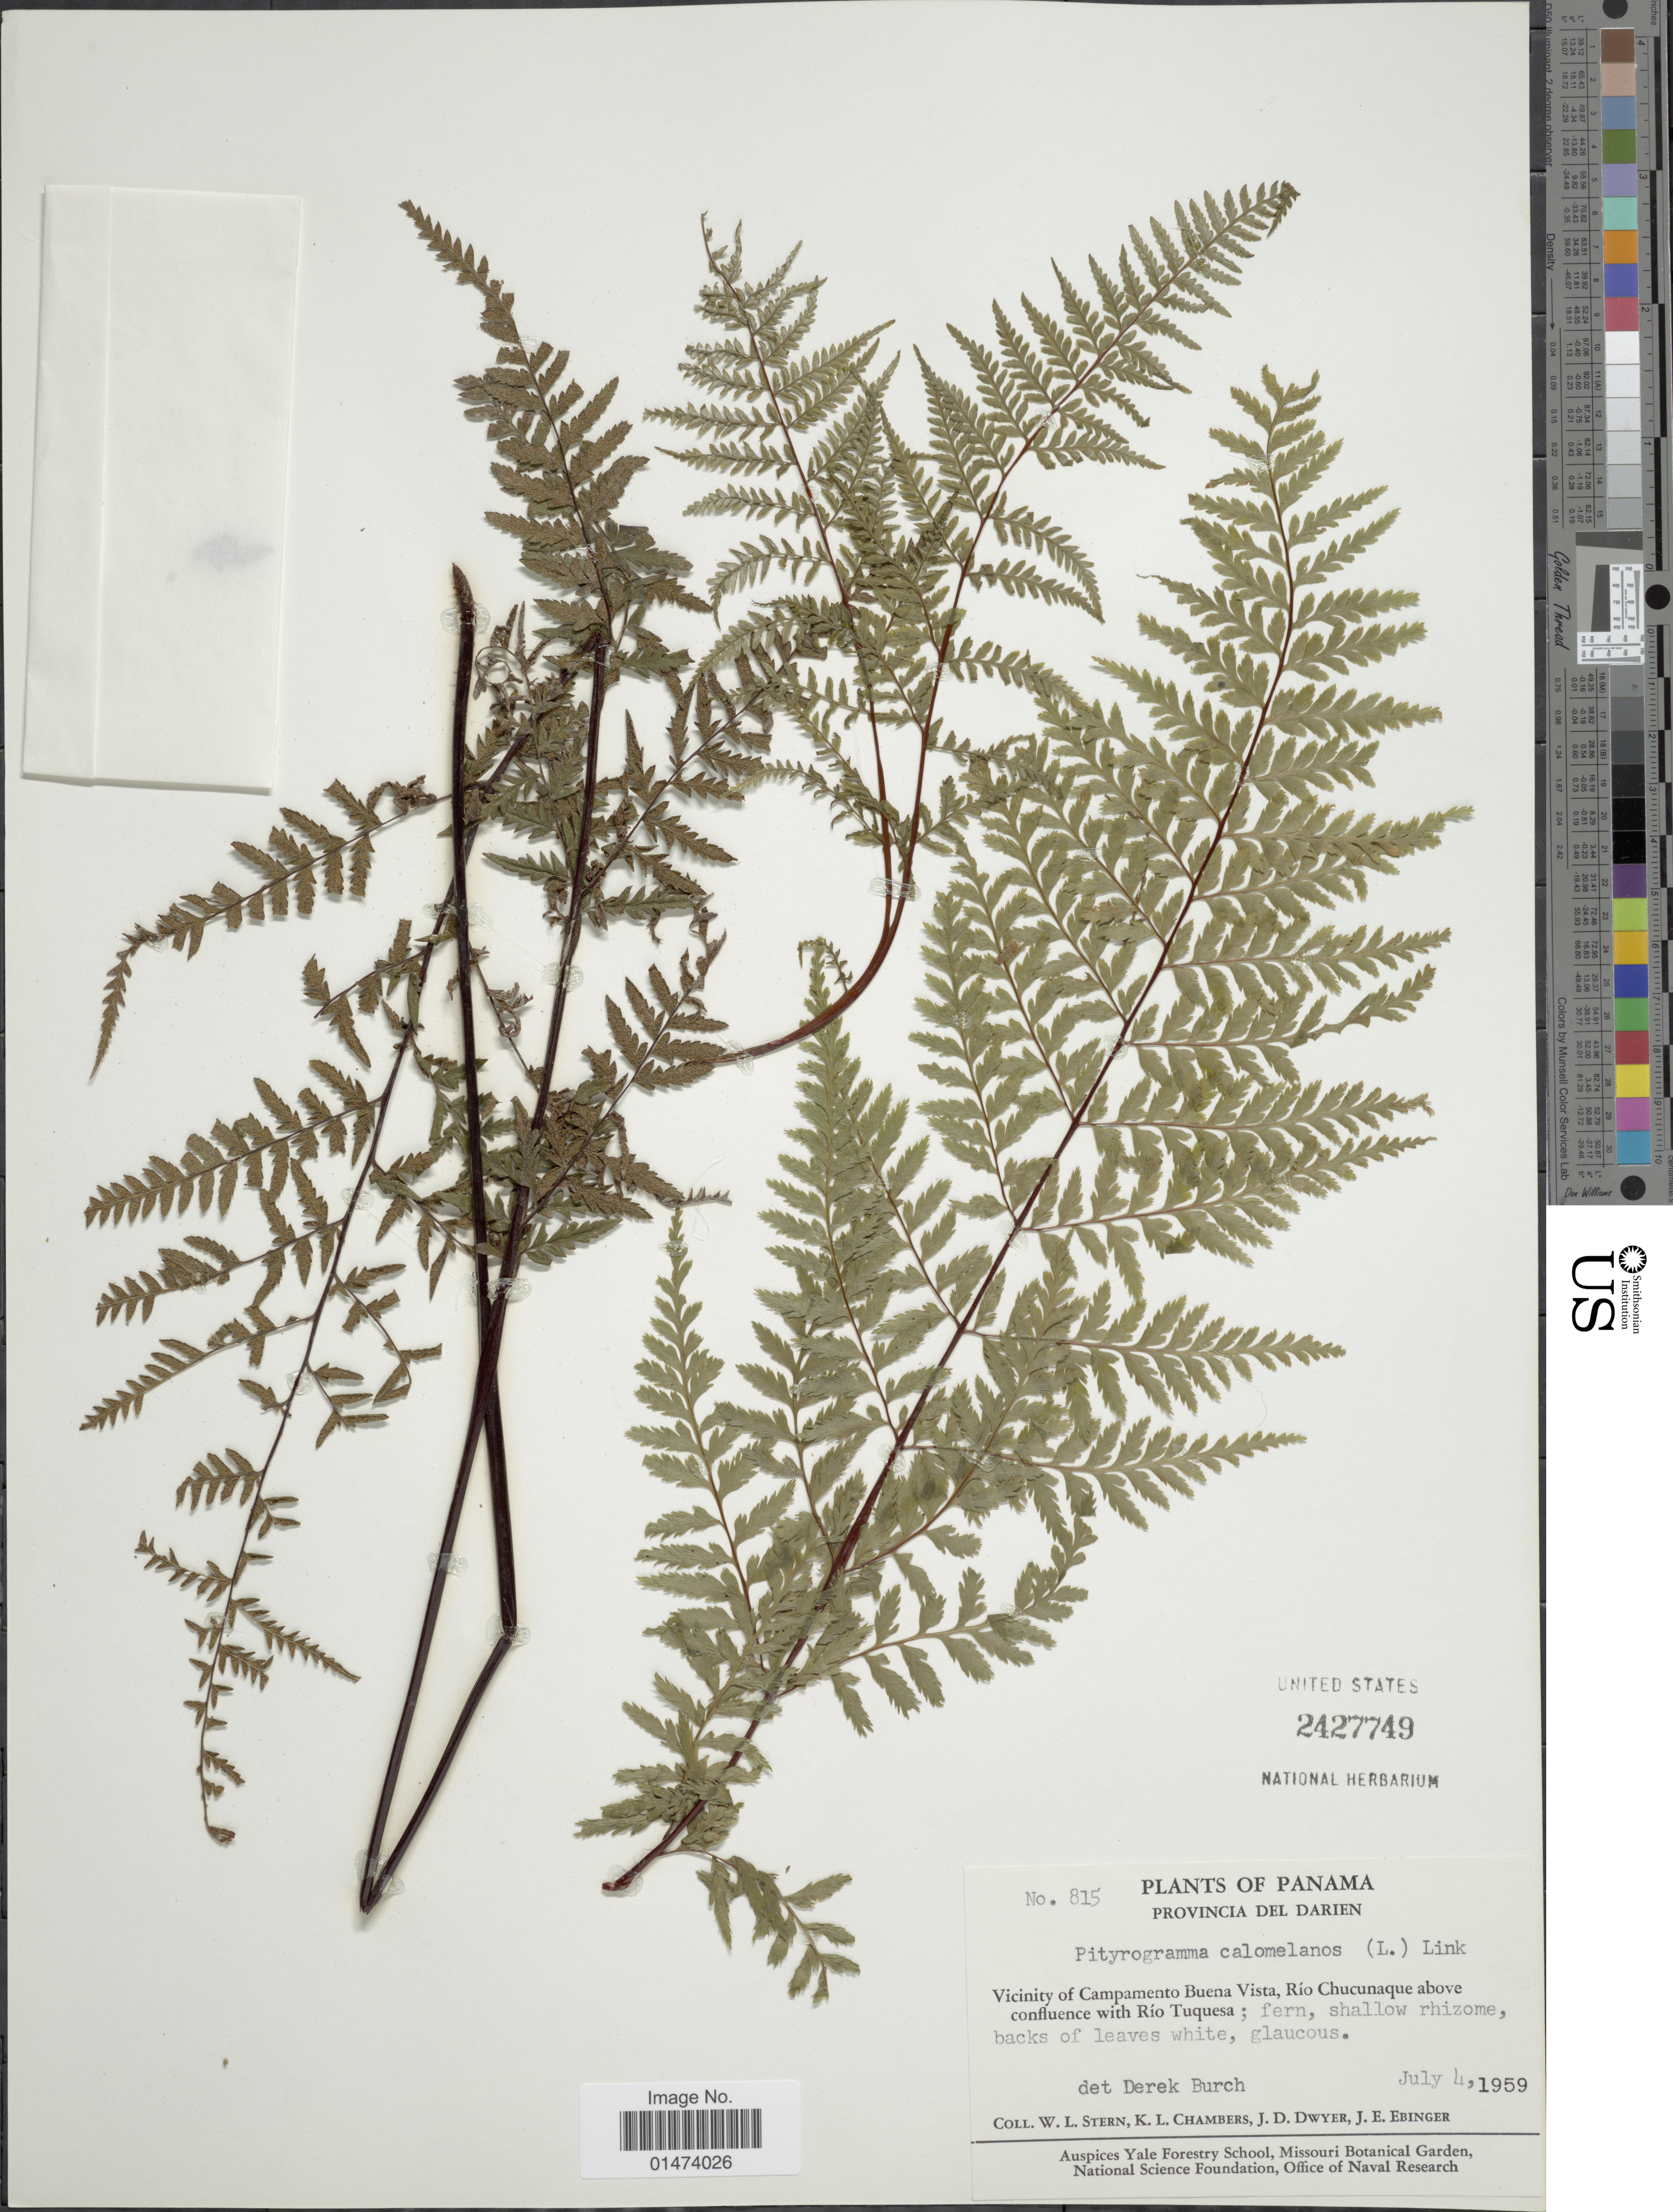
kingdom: Plantae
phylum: Tracheophyta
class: Polypodiopsida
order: Polypodiales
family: Pteridaceae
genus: Pityrogramma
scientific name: Pityrogramma calomelanos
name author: (L.) Link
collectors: W. L. Stern, K. Chambers & J. D. Dwyer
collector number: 815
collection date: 1959-07-04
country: Panama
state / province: Darién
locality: Vicinity of Campamento Buena Vista, Rio Chucunaque above confluence with Rio Tuquesa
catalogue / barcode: US 2427749